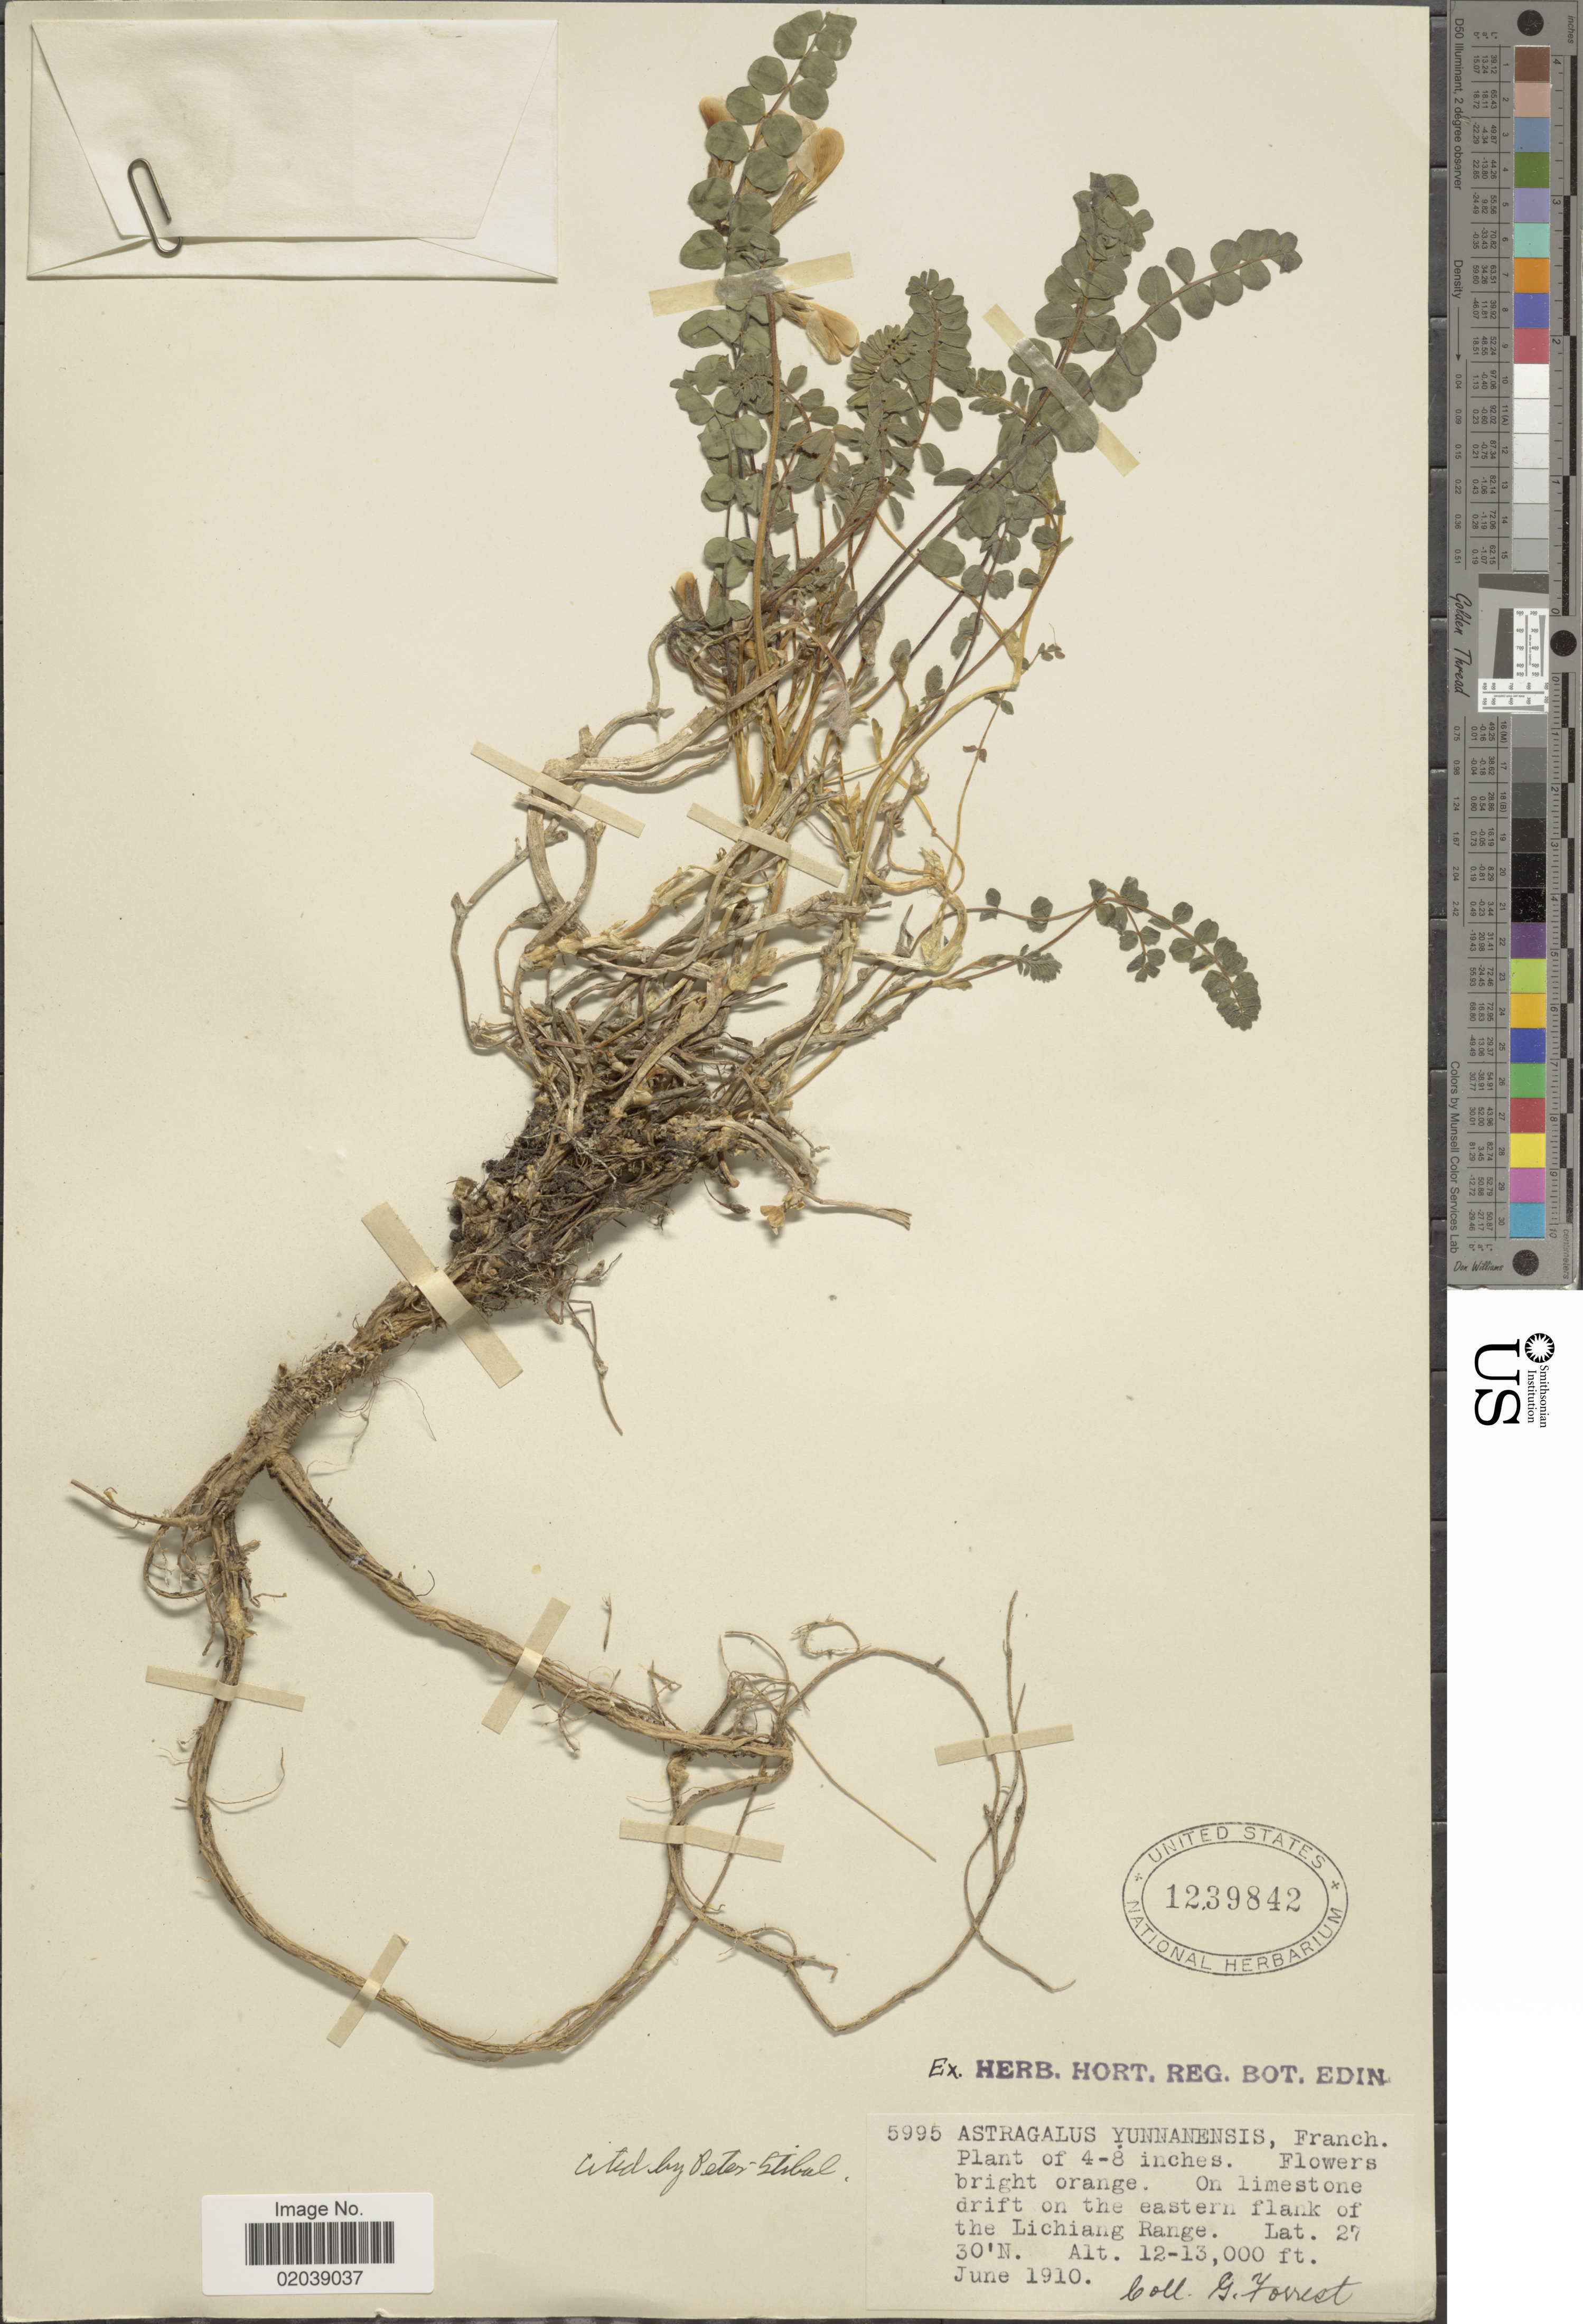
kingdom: Plantae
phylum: Tracheophyta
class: Magnoliopsida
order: Fabales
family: Fabaceae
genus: Astragalus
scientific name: Astragalus yunnanensis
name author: Franch.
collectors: G. Forrest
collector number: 5995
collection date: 1910-06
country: China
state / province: Yunnan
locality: On limestone drift on the eastern flank of the Lichiang Range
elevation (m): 3658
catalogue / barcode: US 1239842